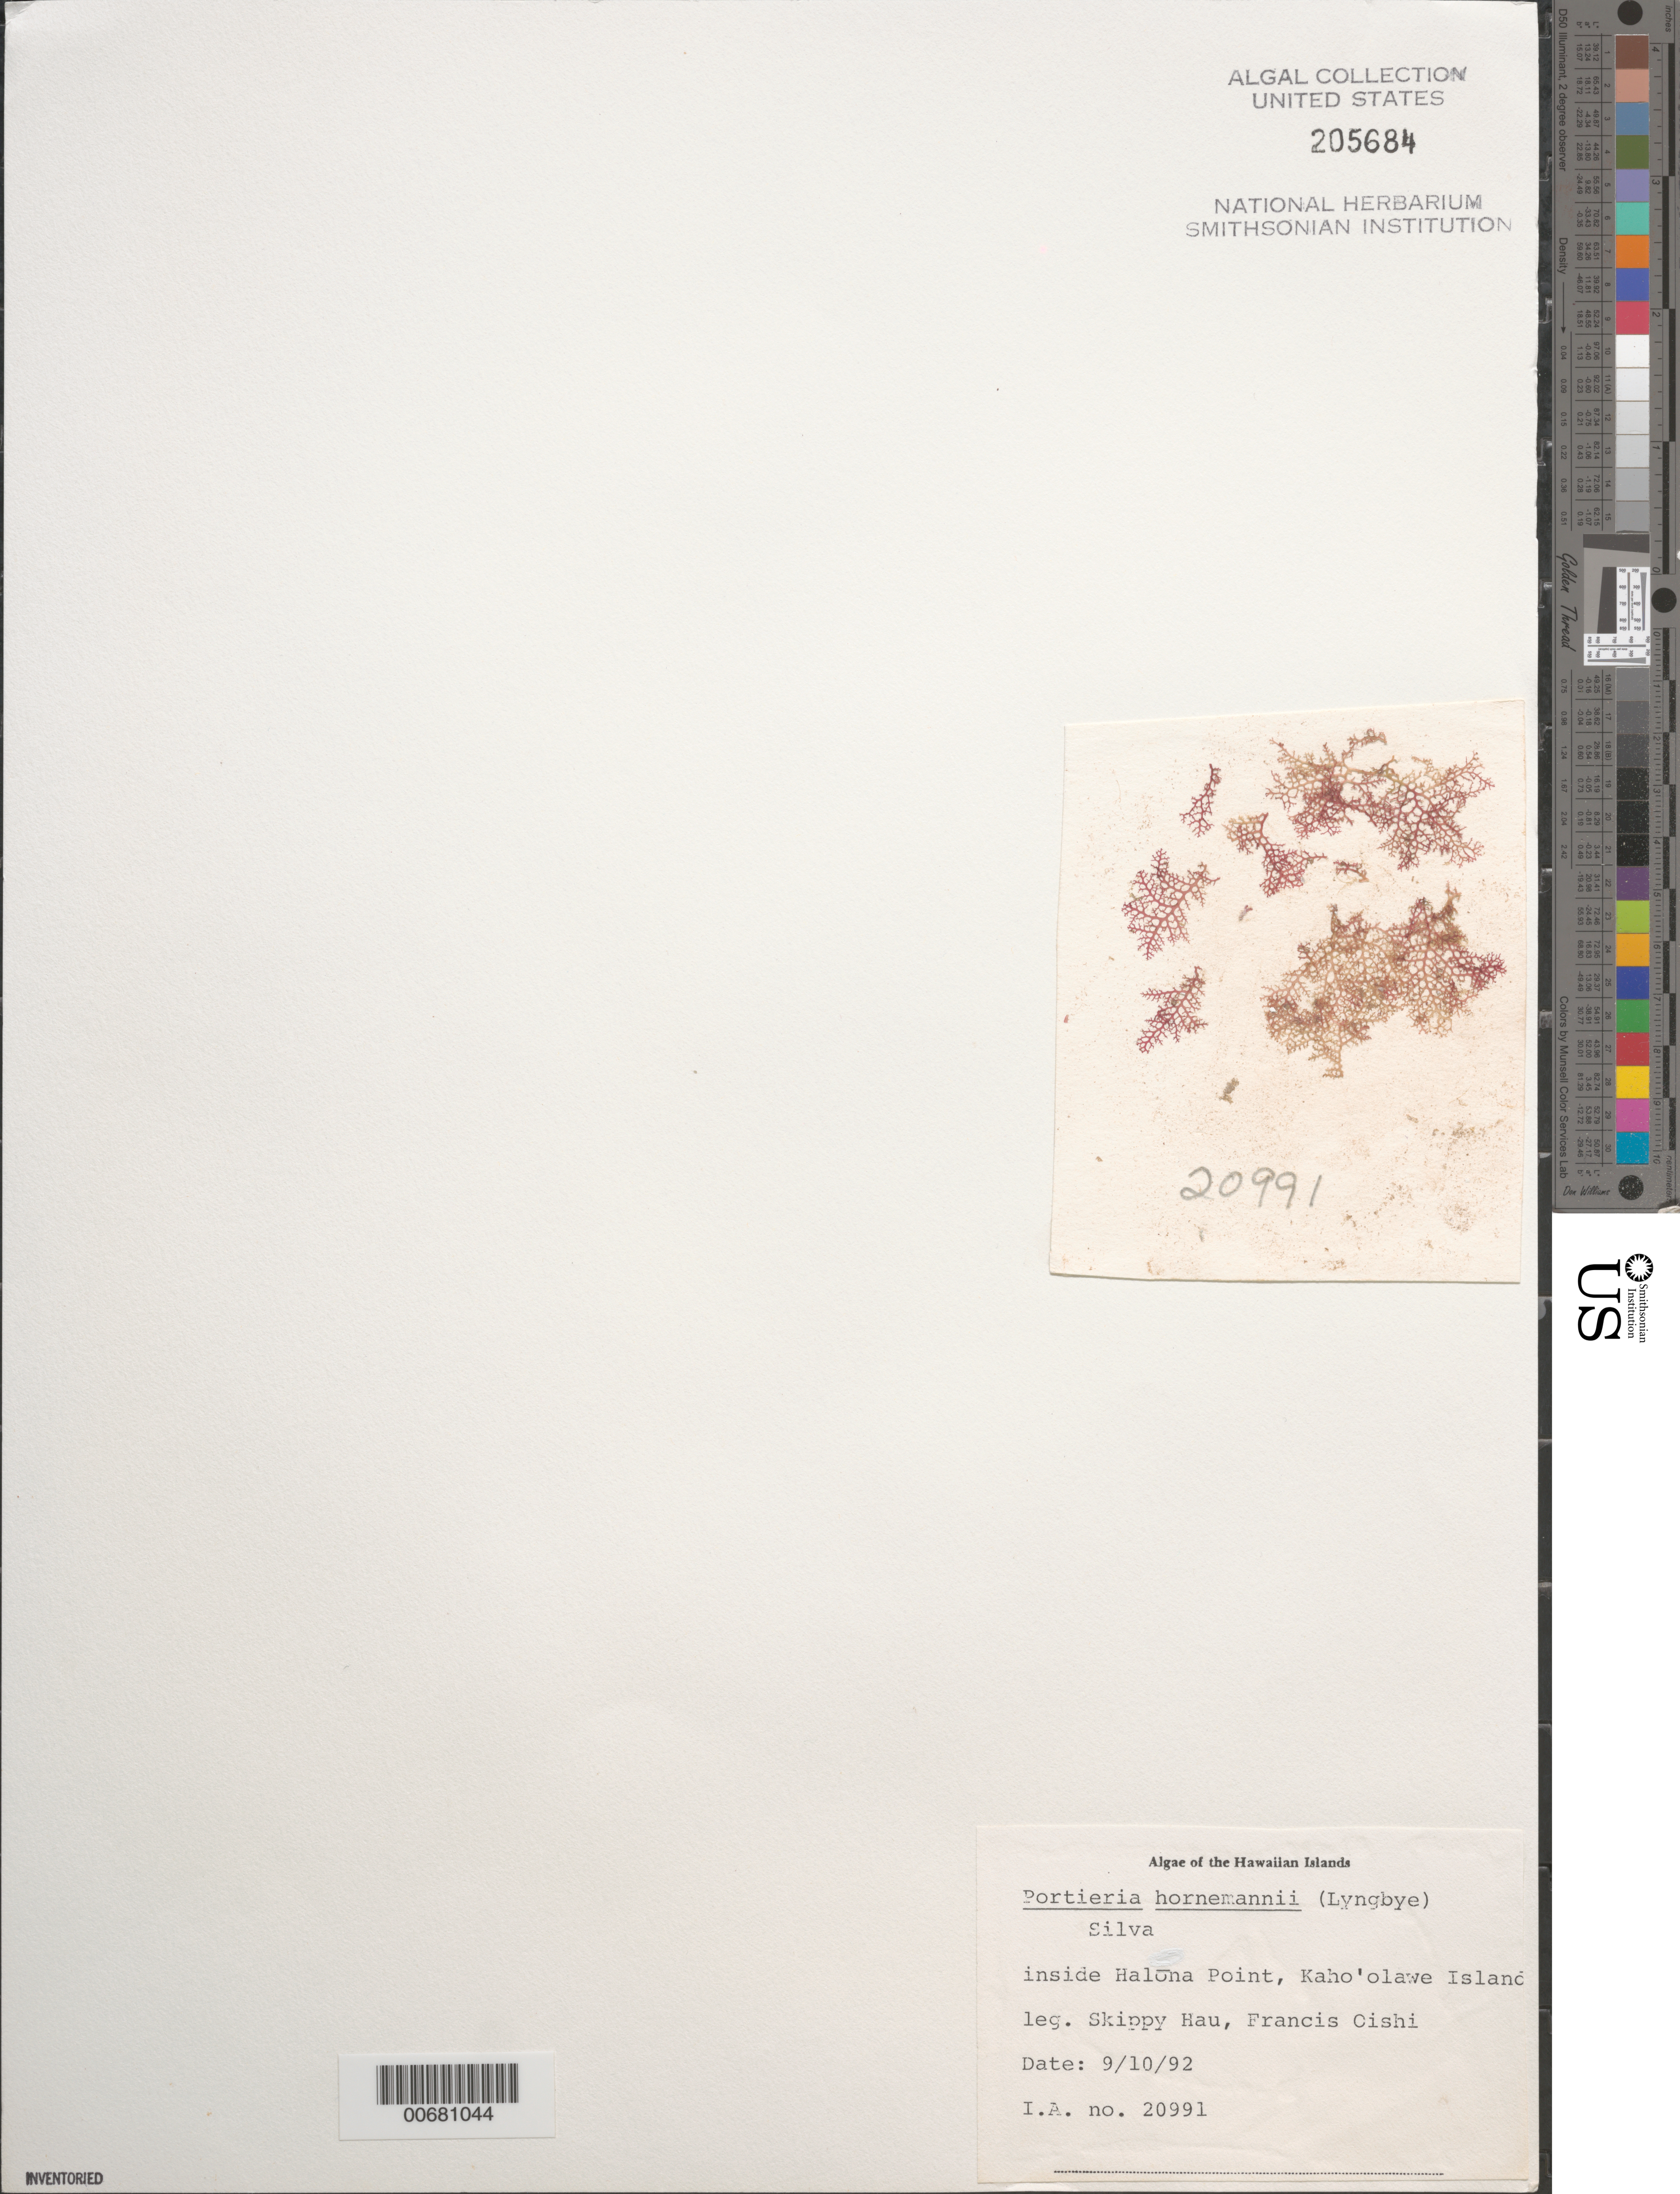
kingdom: Plantae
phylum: Rhodophyta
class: Florideophyceae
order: Gigartinales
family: Rhizophyllidaceae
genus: Portieria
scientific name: Portieria hornemannii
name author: (Lyngbye) P.C. Silva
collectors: S. Hau & F. Oishi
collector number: IAA 20991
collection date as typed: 10 Sep 1992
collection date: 1992-09-10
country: United States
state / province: Hawaii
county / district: Maui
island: Kaho'olawe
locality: Inside Halona Point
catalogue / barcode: US 205684